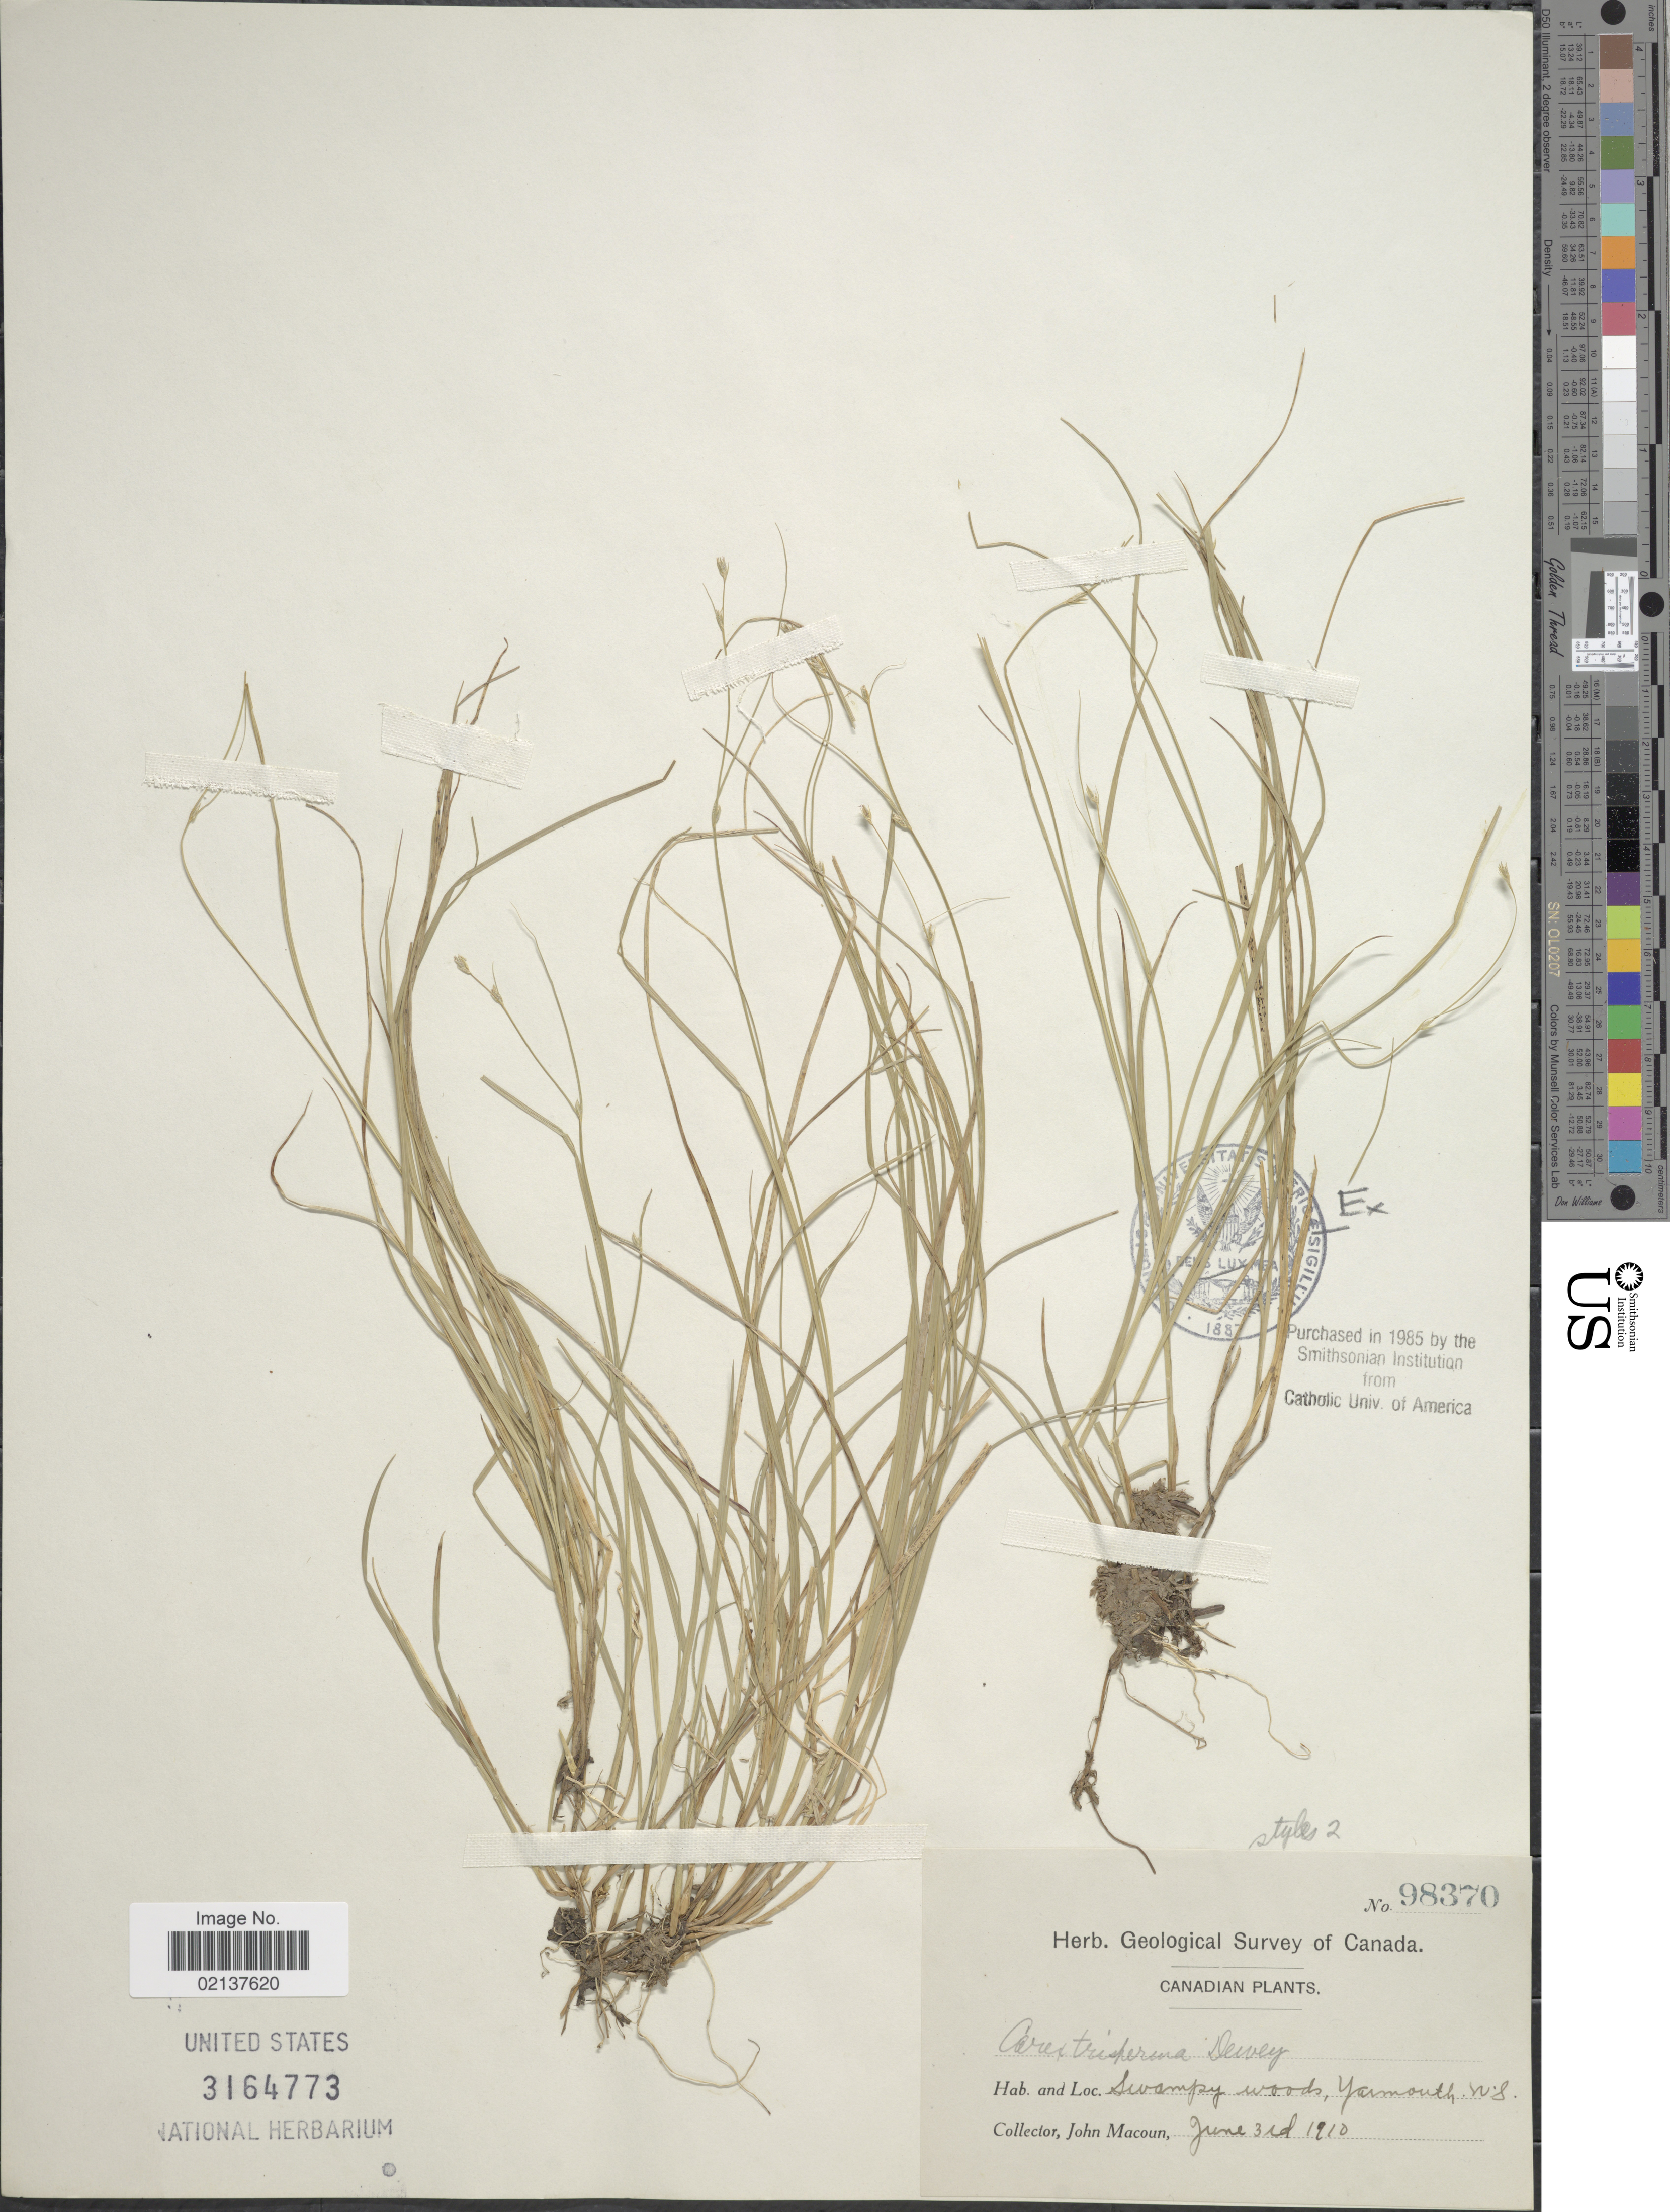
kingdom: Plantae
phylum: Tracheophyta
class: Liliopsida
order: Poales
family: Cyperaceae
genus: Carex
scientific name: Carex trisperma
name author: Dewey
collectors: J. Macoun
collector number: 98370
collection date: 1910-06-03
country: Canada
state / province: Nova Scotia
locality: Yarmouth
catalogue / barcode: US 3164773